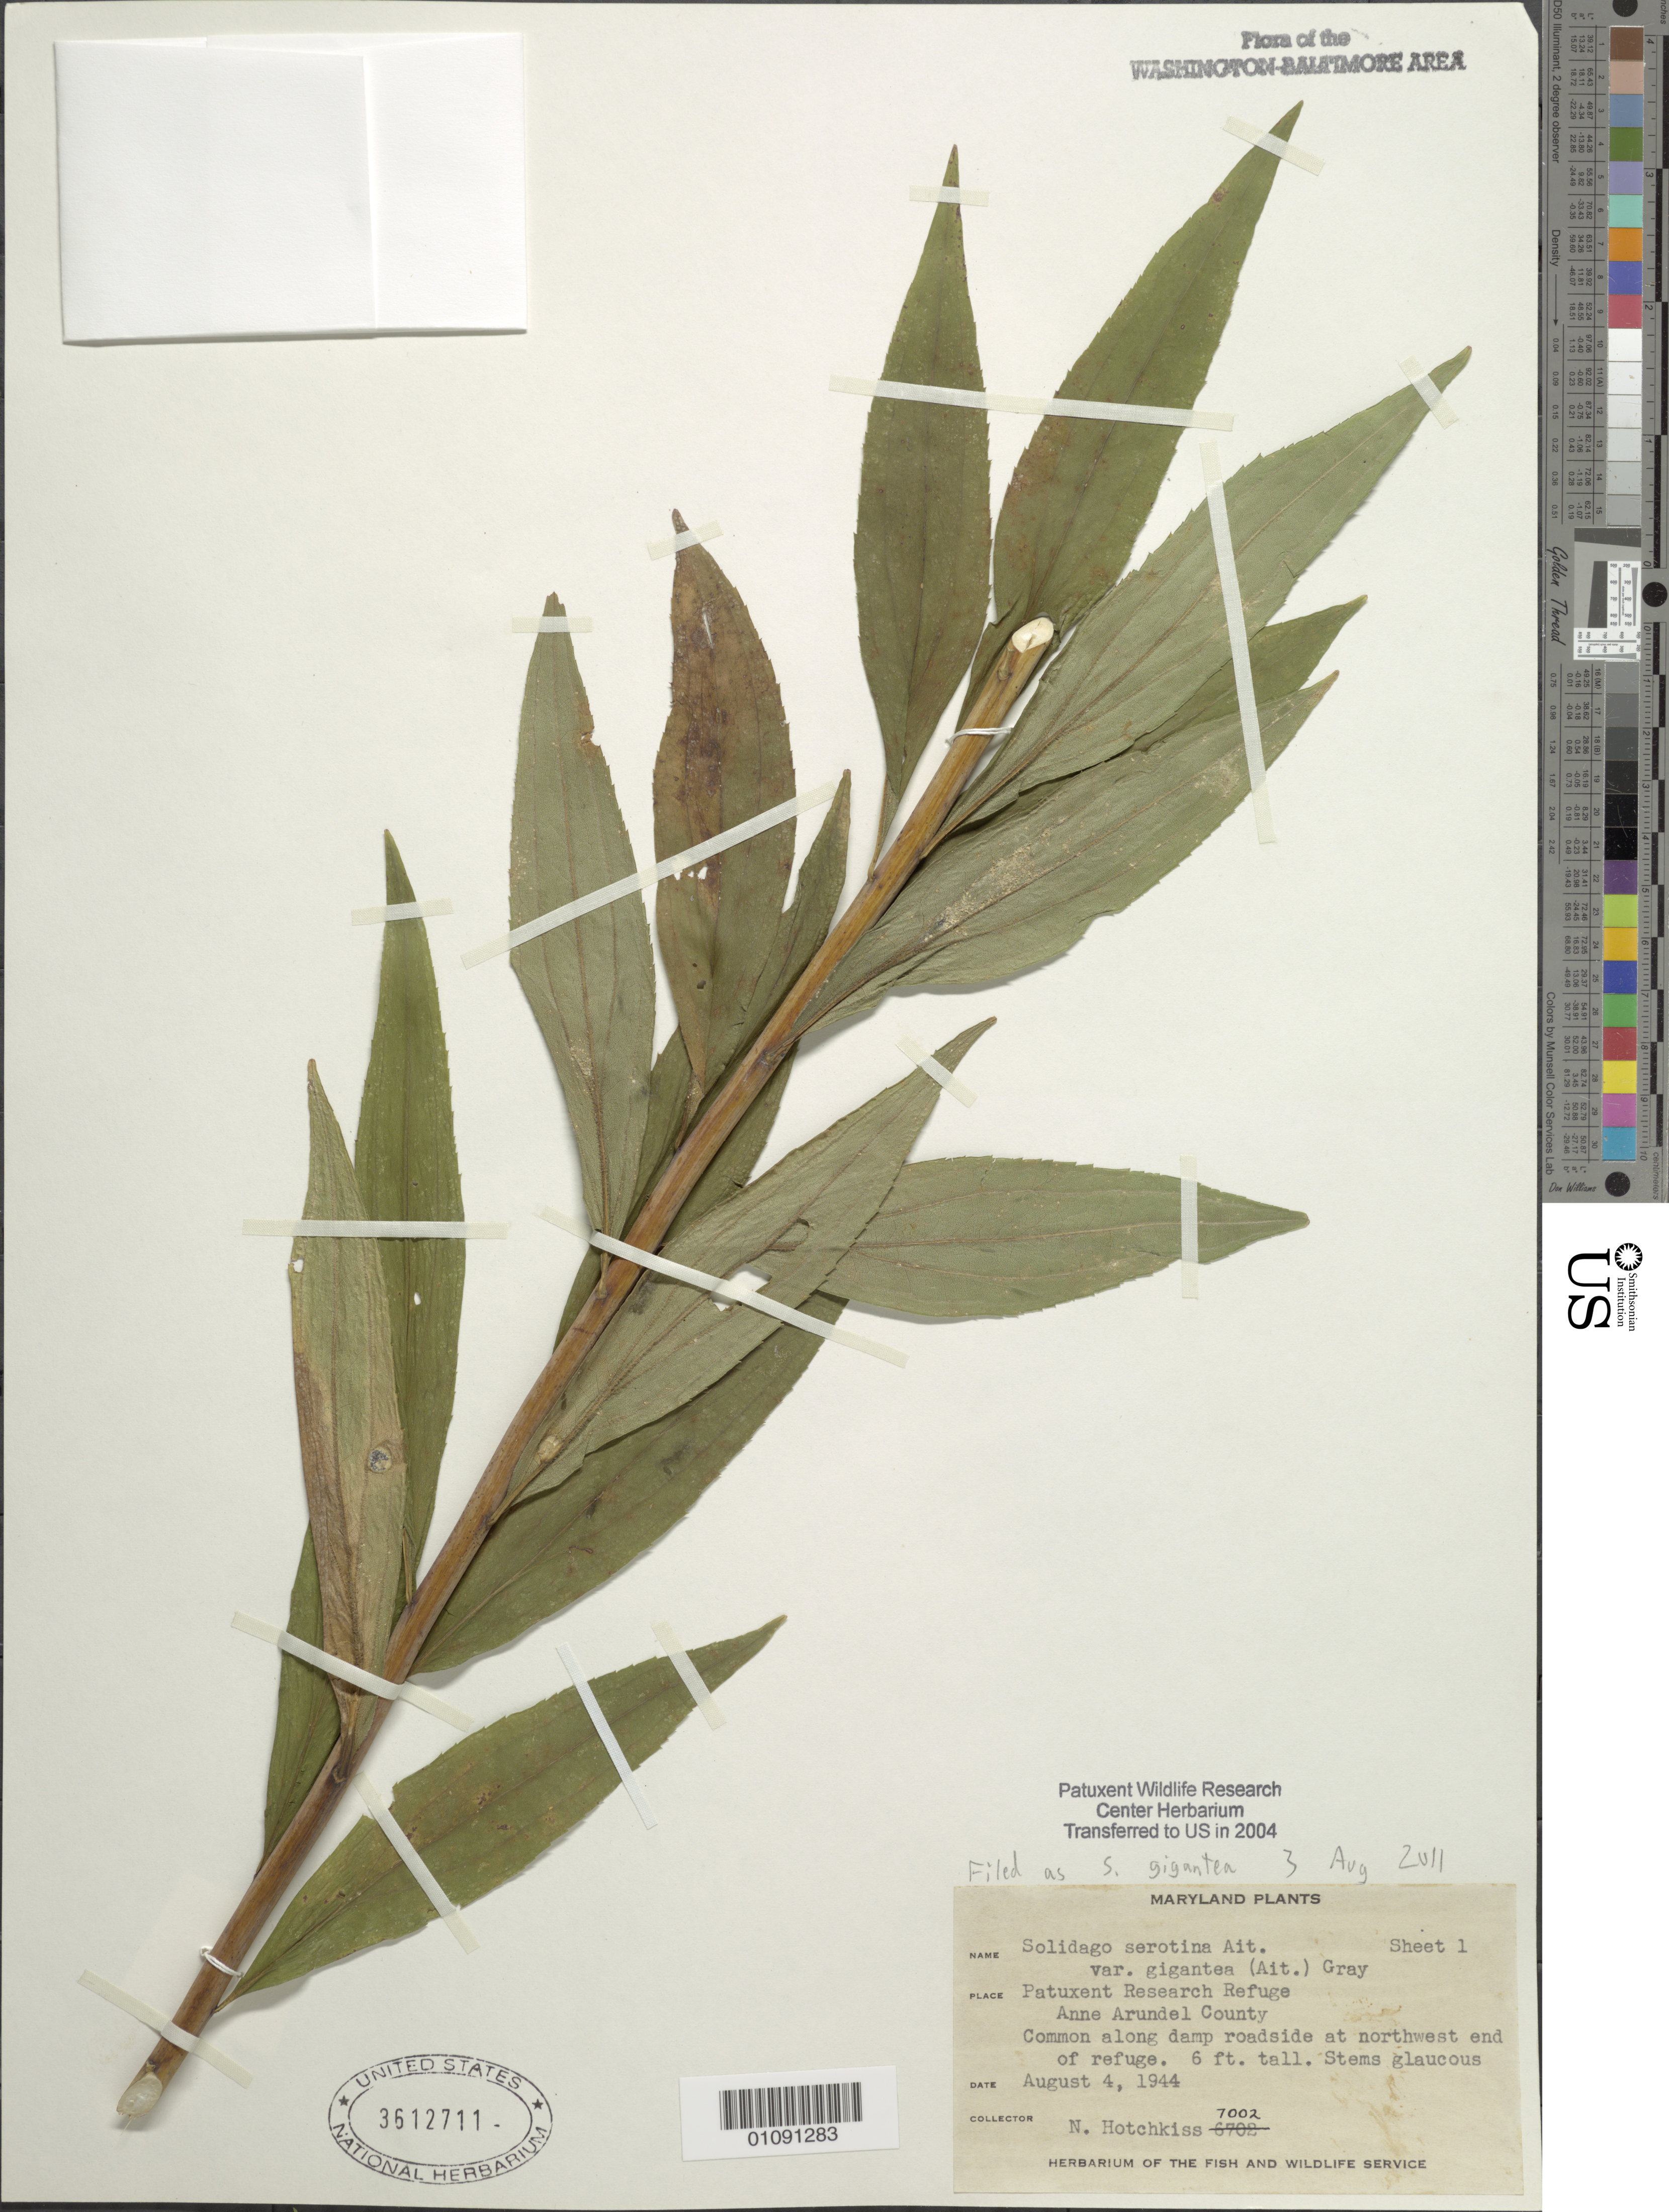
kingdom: Plantae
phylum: Tracheophyta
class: Magnoliopsida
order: Asterales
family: Asteraceae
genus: Solidago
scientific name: Solidago gigantea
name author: Aiton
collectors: N. Hotchkiss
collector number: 7002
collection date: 1944-08-04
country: United States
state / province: Maryland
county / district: Anne Arundel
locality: Patuxent Wildlife Refuge. N.W. end of refuge. [Contradictory to county?)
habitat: Common along damp roadside.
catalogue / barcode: US 3612711